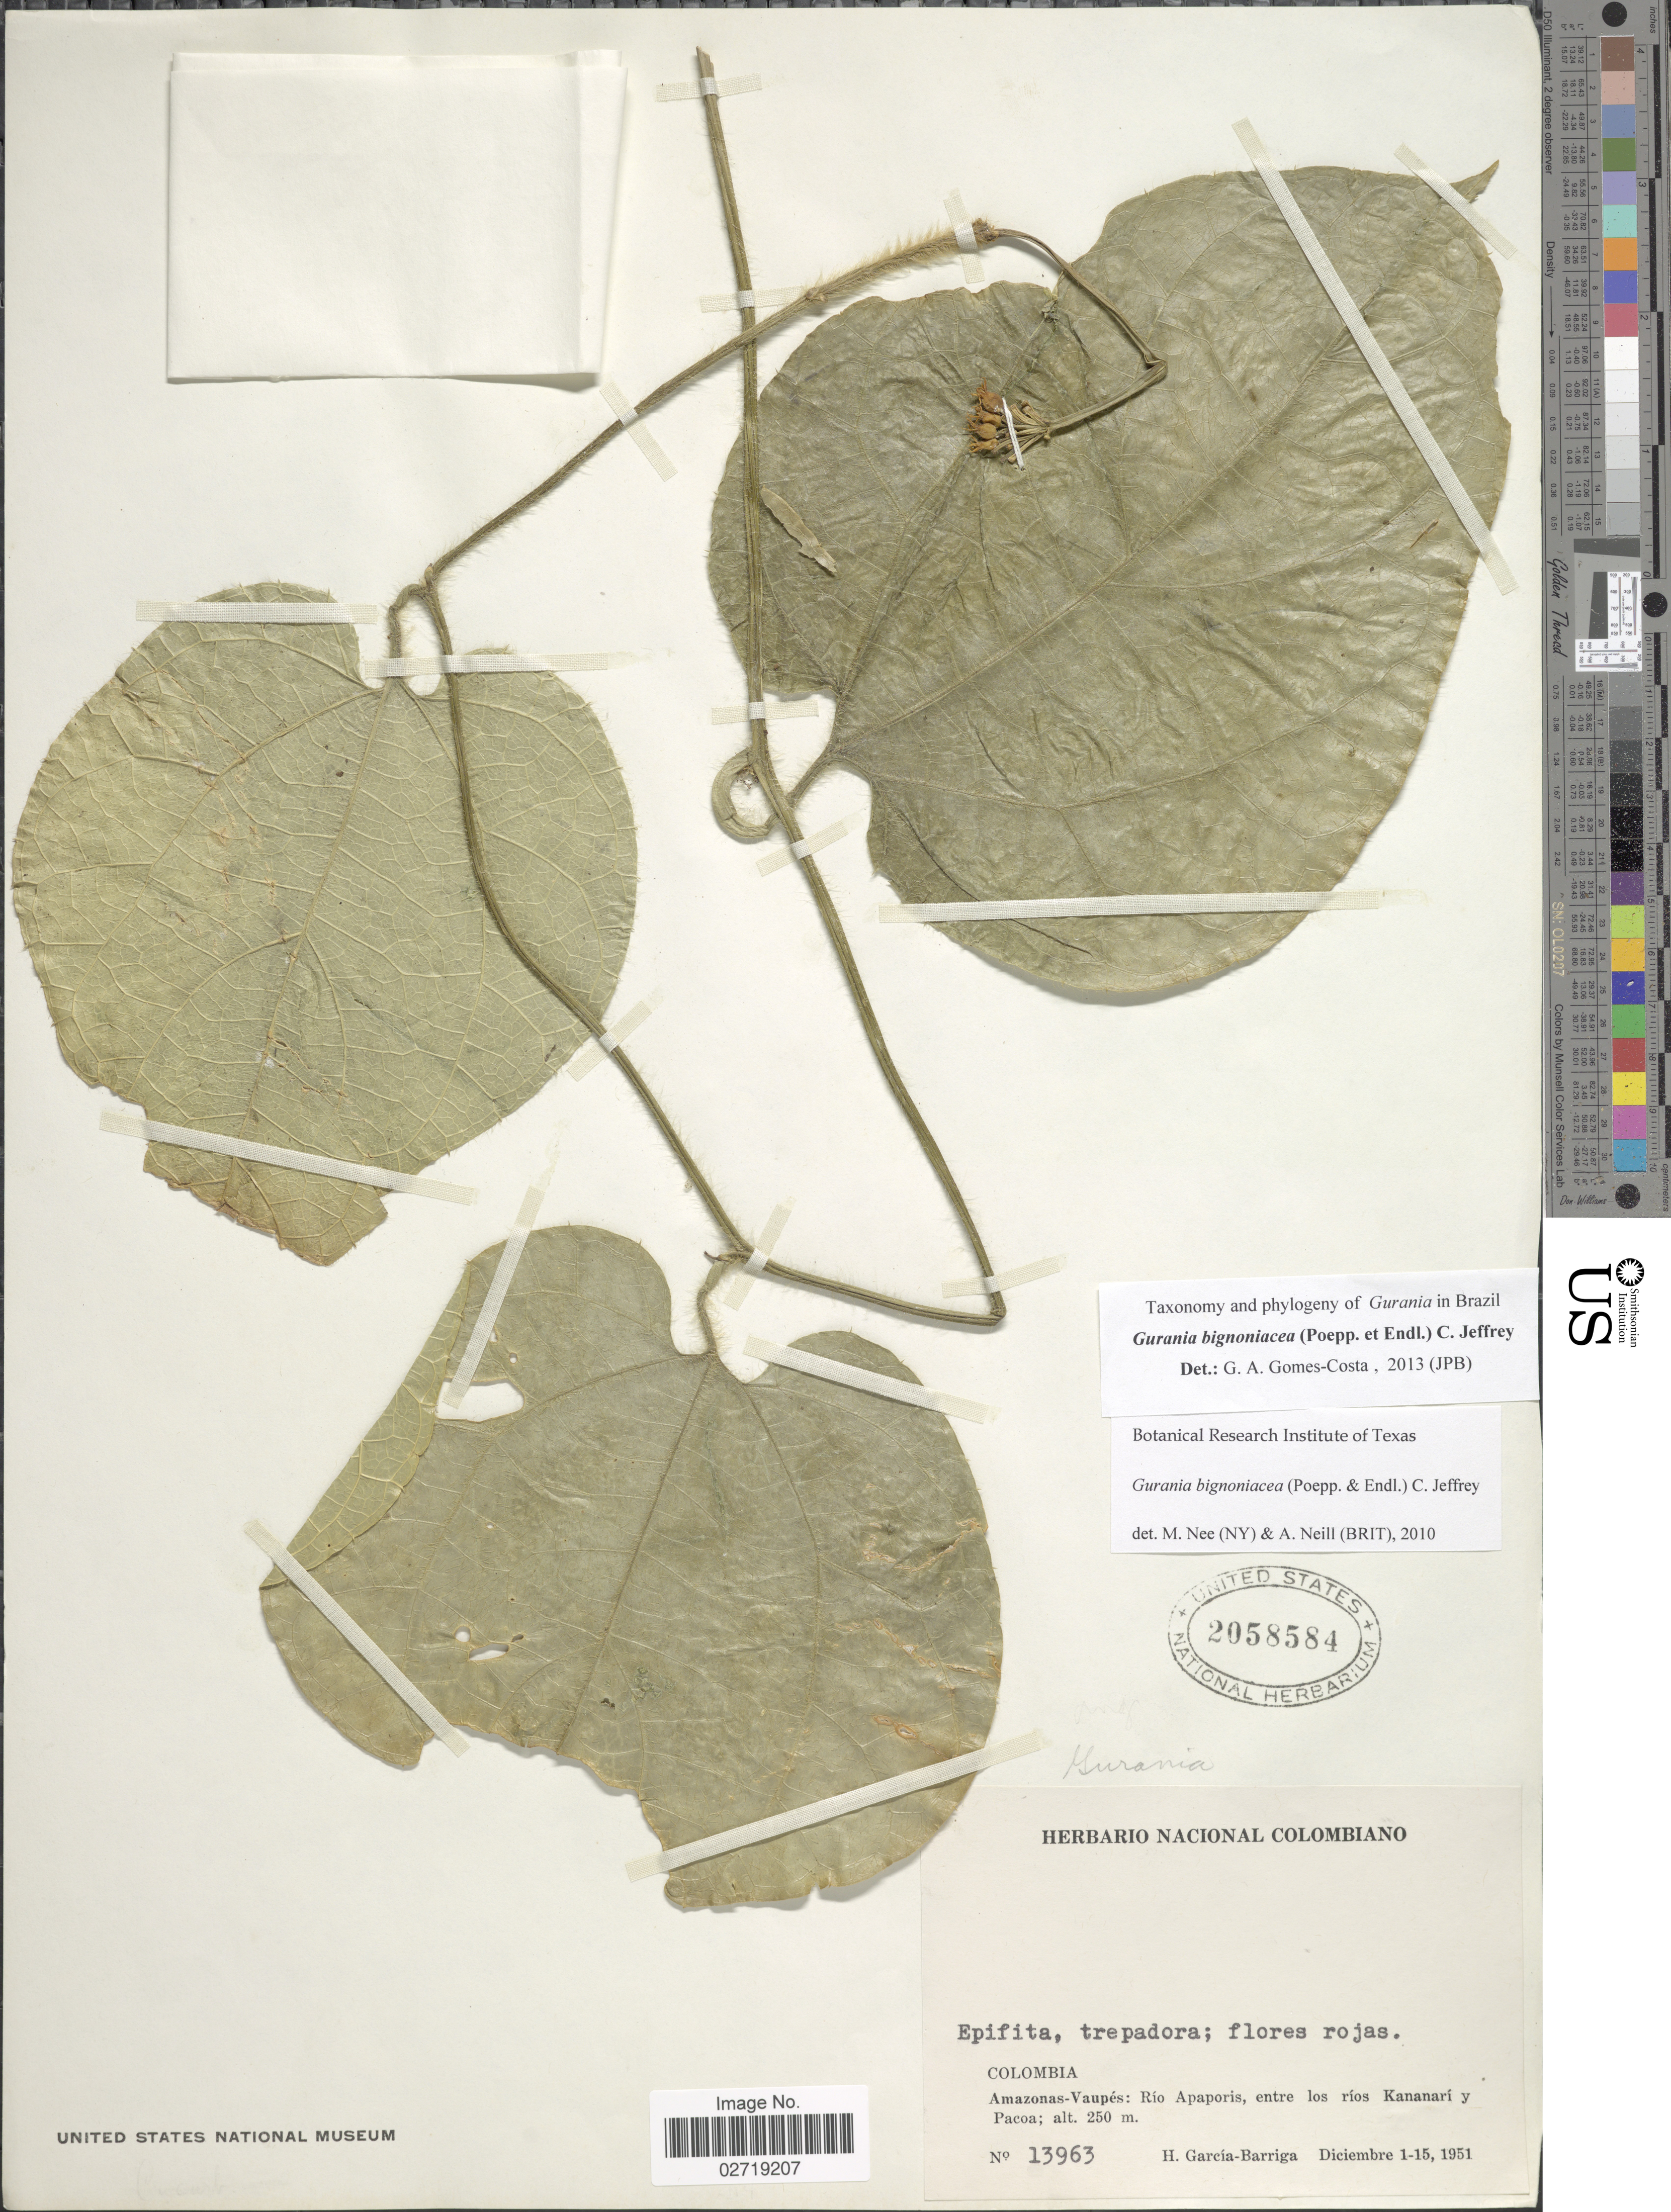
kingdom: Plantae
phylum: Tracheophyta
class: Magnoliopsida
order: Cucurbitales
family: Cucurbitaceae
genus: Gurania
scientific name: Gurania bignoniacea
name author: (Poepp. & Endl.) C. Jeffrey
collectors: H. García Barriga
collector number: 13963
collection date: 1951-12-01/1951-12-15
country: Colombia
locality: Amazonas-Vaupes: Rio Apaporis, entre los rios Kananari y Pacoa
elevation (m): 250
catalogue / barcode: US 2058584